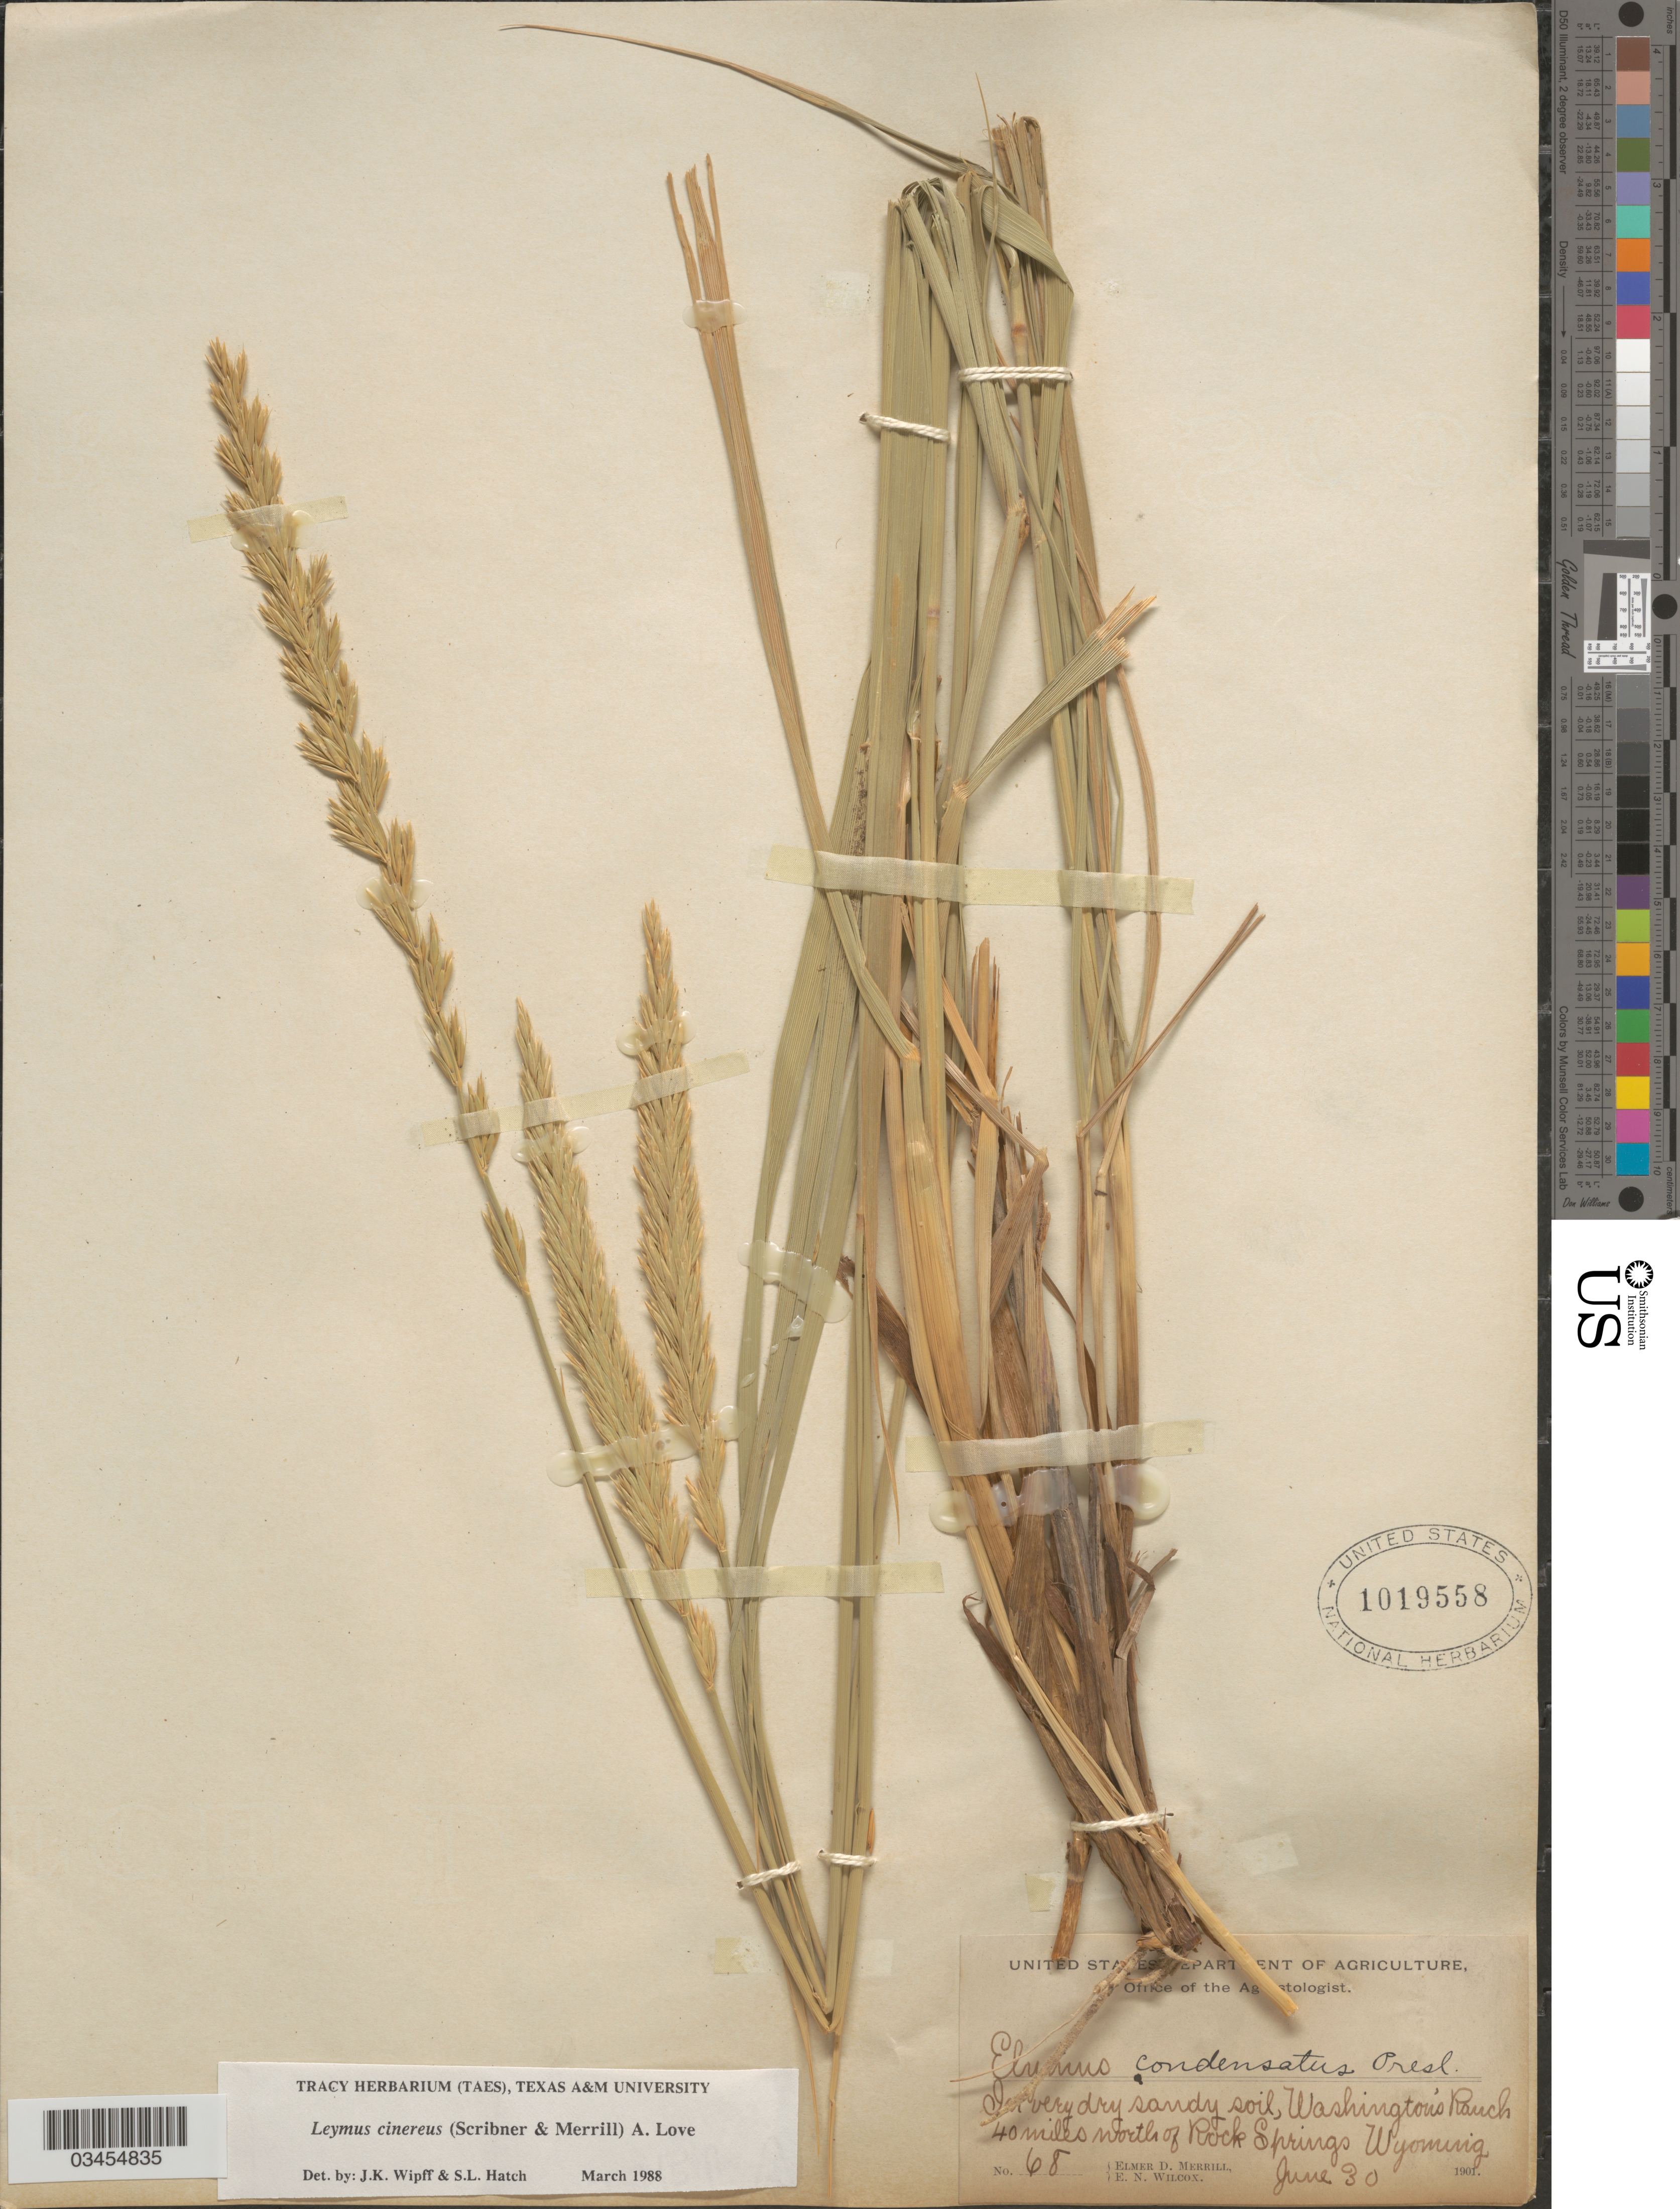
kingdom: Plantae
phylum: Tracheophyta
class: Liliopsida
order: Poales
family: Poaceae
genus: Leymus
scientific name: Leymus cinereus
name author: (Scribn. & Merr.) Á. Löve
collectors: E. D. Merrill & E. Wilcox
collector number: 68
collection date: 1901-06-30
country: United States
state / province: Wyoming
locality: In very dry sandy soil, Washington's Ranch. 40 miles north of Rock Springs.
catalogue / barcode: US 1019558